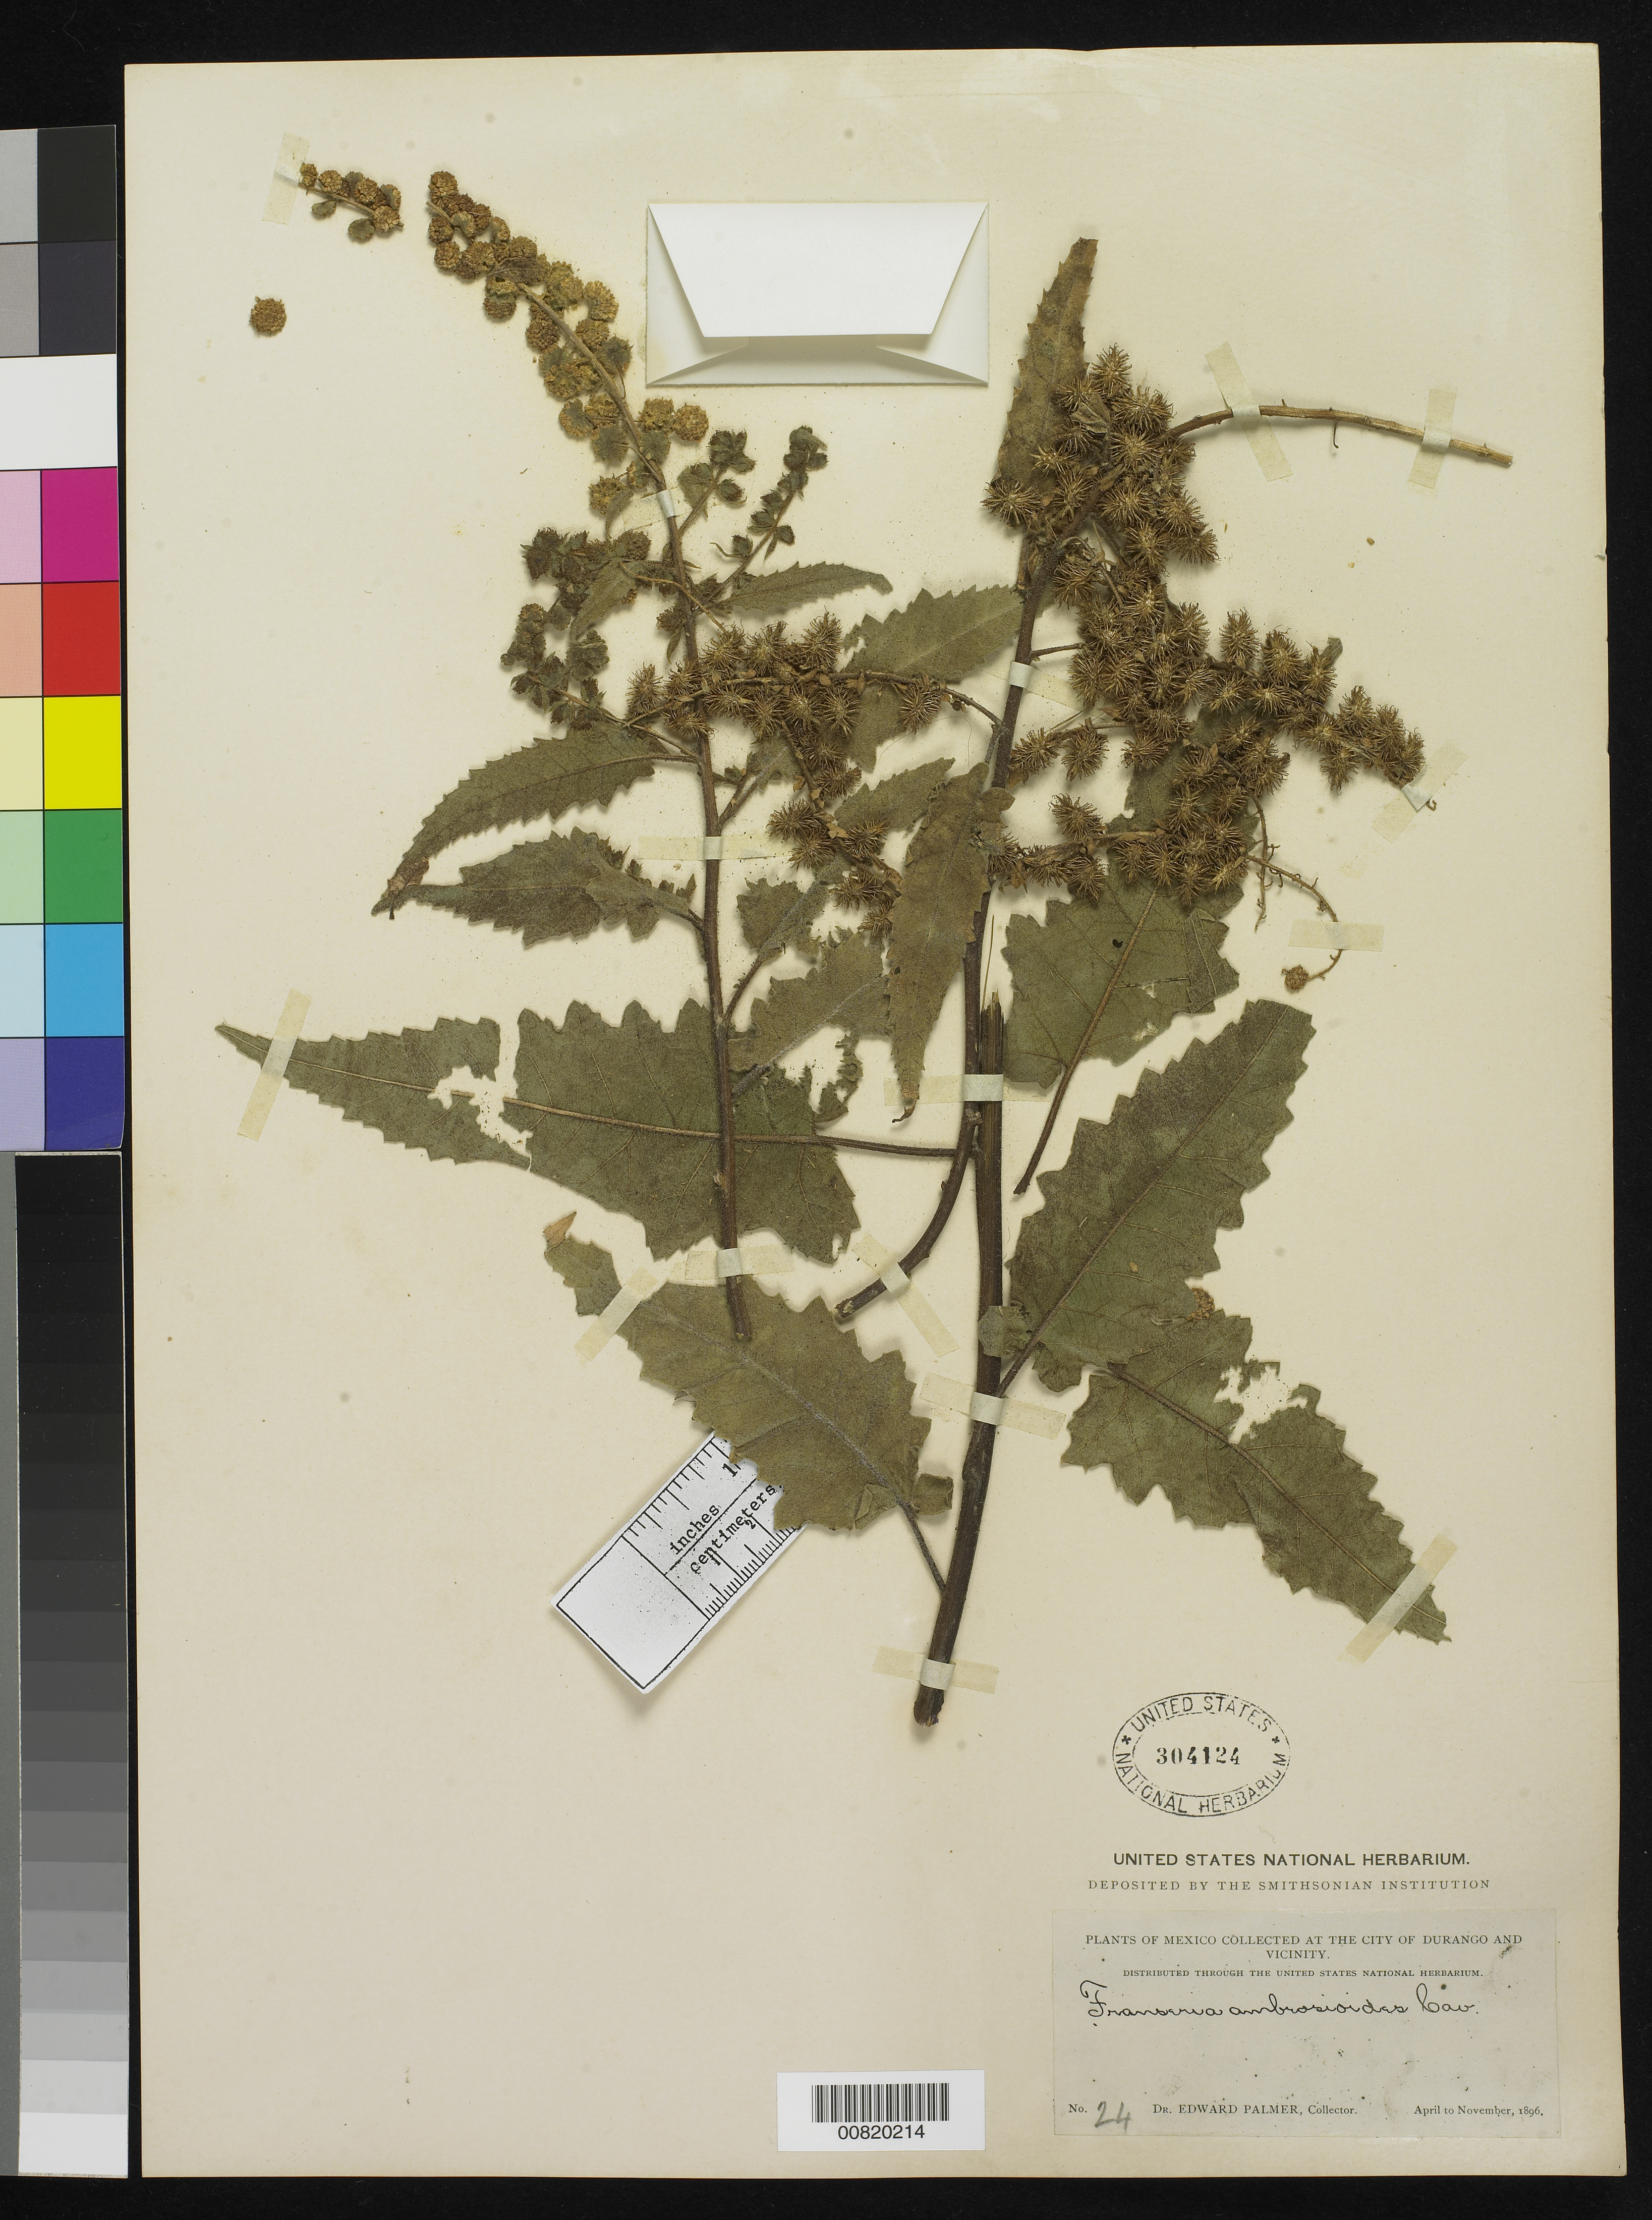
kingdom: Plantae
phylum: Tracheophyta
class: Magnoliopsida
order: Asterales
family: Asteraceae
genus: Franseria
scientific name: Franseria ambrosioides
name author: Cav.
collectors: E. Palmer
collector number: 24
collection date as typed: Apr 1896 to -- Nov 1896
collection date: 1896-04/1896-11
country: Mexico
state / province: Durango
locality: City of Durango and vicinity.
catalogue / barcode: US 304124